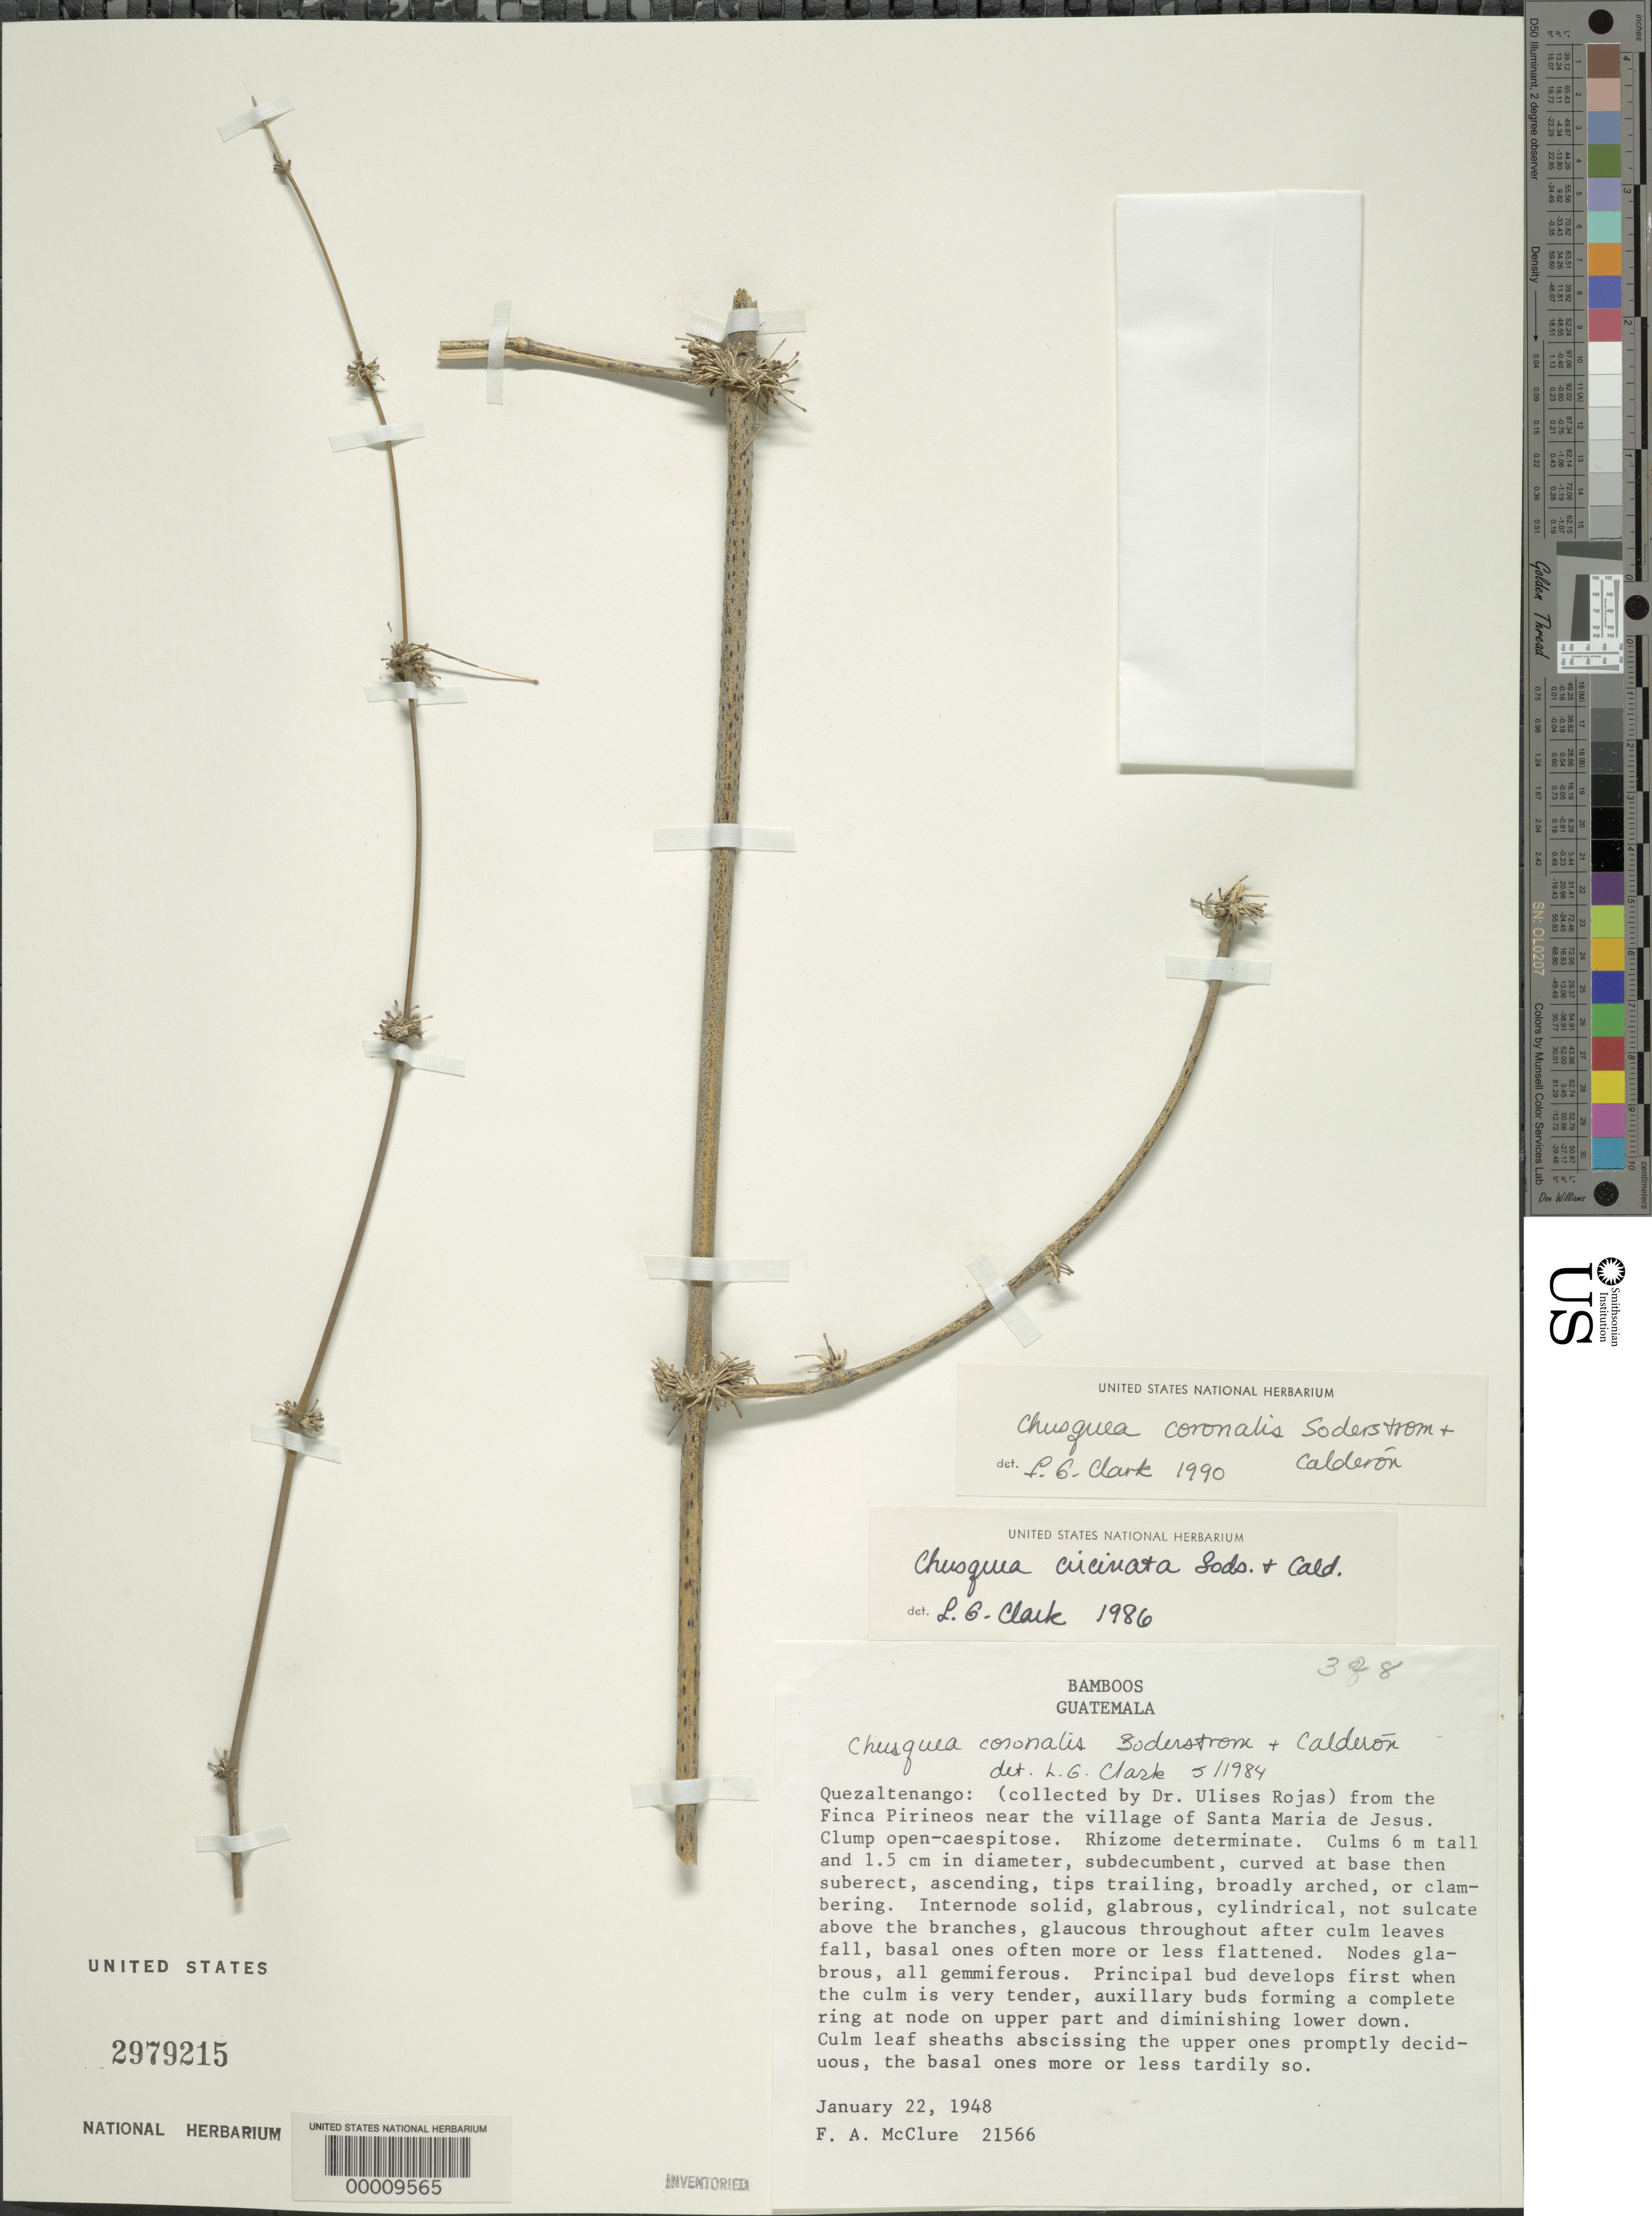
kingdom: Plantae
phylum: Tracheophyta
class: Liliopsida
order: Poales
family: Poaceae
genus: Chusquea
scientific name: Chusquea coronalis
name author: Soderstr. & C. E. Calderón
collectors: U. Rojas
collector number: Mcclure 21566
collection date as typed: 22 Jan 1948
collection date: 1948-01-22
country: Guatemala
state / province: Quetzaltenango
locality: Finca Pirineos near the village of Santa Maria de Jesus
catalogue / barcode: US 2979215